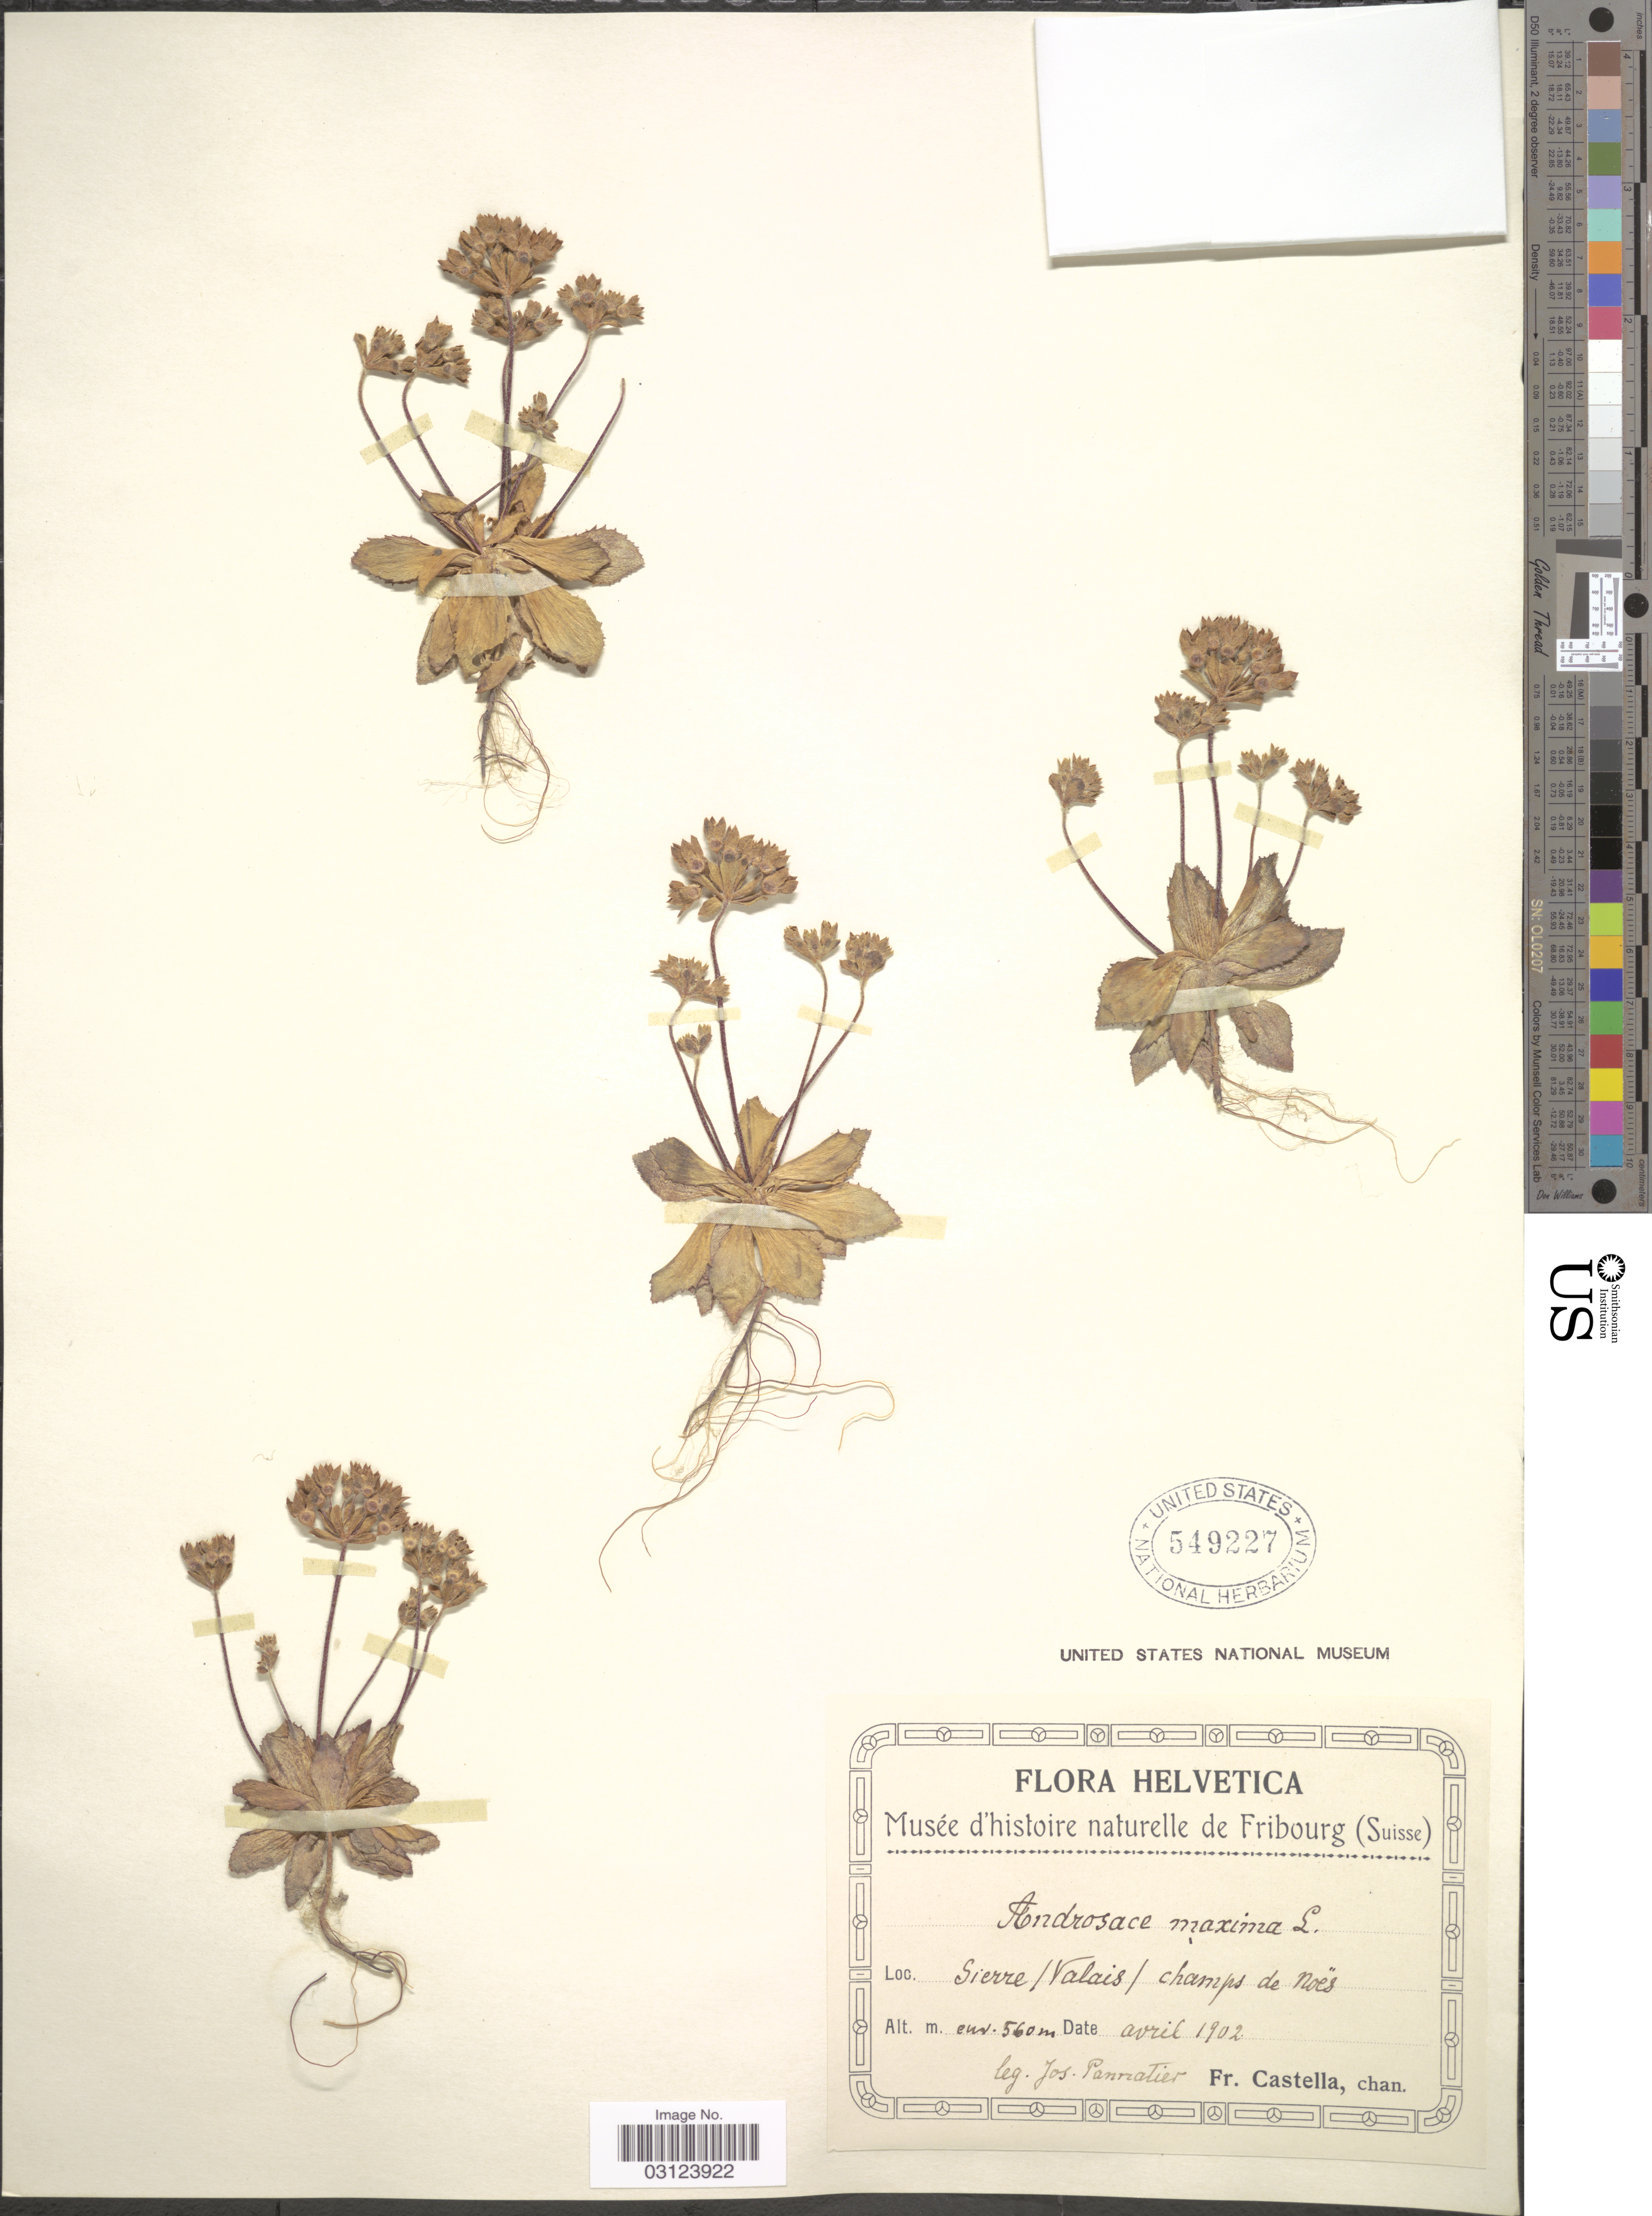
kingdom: Plantae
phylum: Tracheophyta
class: Magnoliopsida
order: Ericales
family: Primulaceae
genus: Androsace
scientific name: Androsace maxima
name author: L.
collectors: J. Pannatier & Fr. Castella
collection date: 1902-04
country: Switzerland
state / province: Valais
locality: Helvetica, Sierre champs de Noës.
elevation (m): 560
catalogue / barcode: US 549227